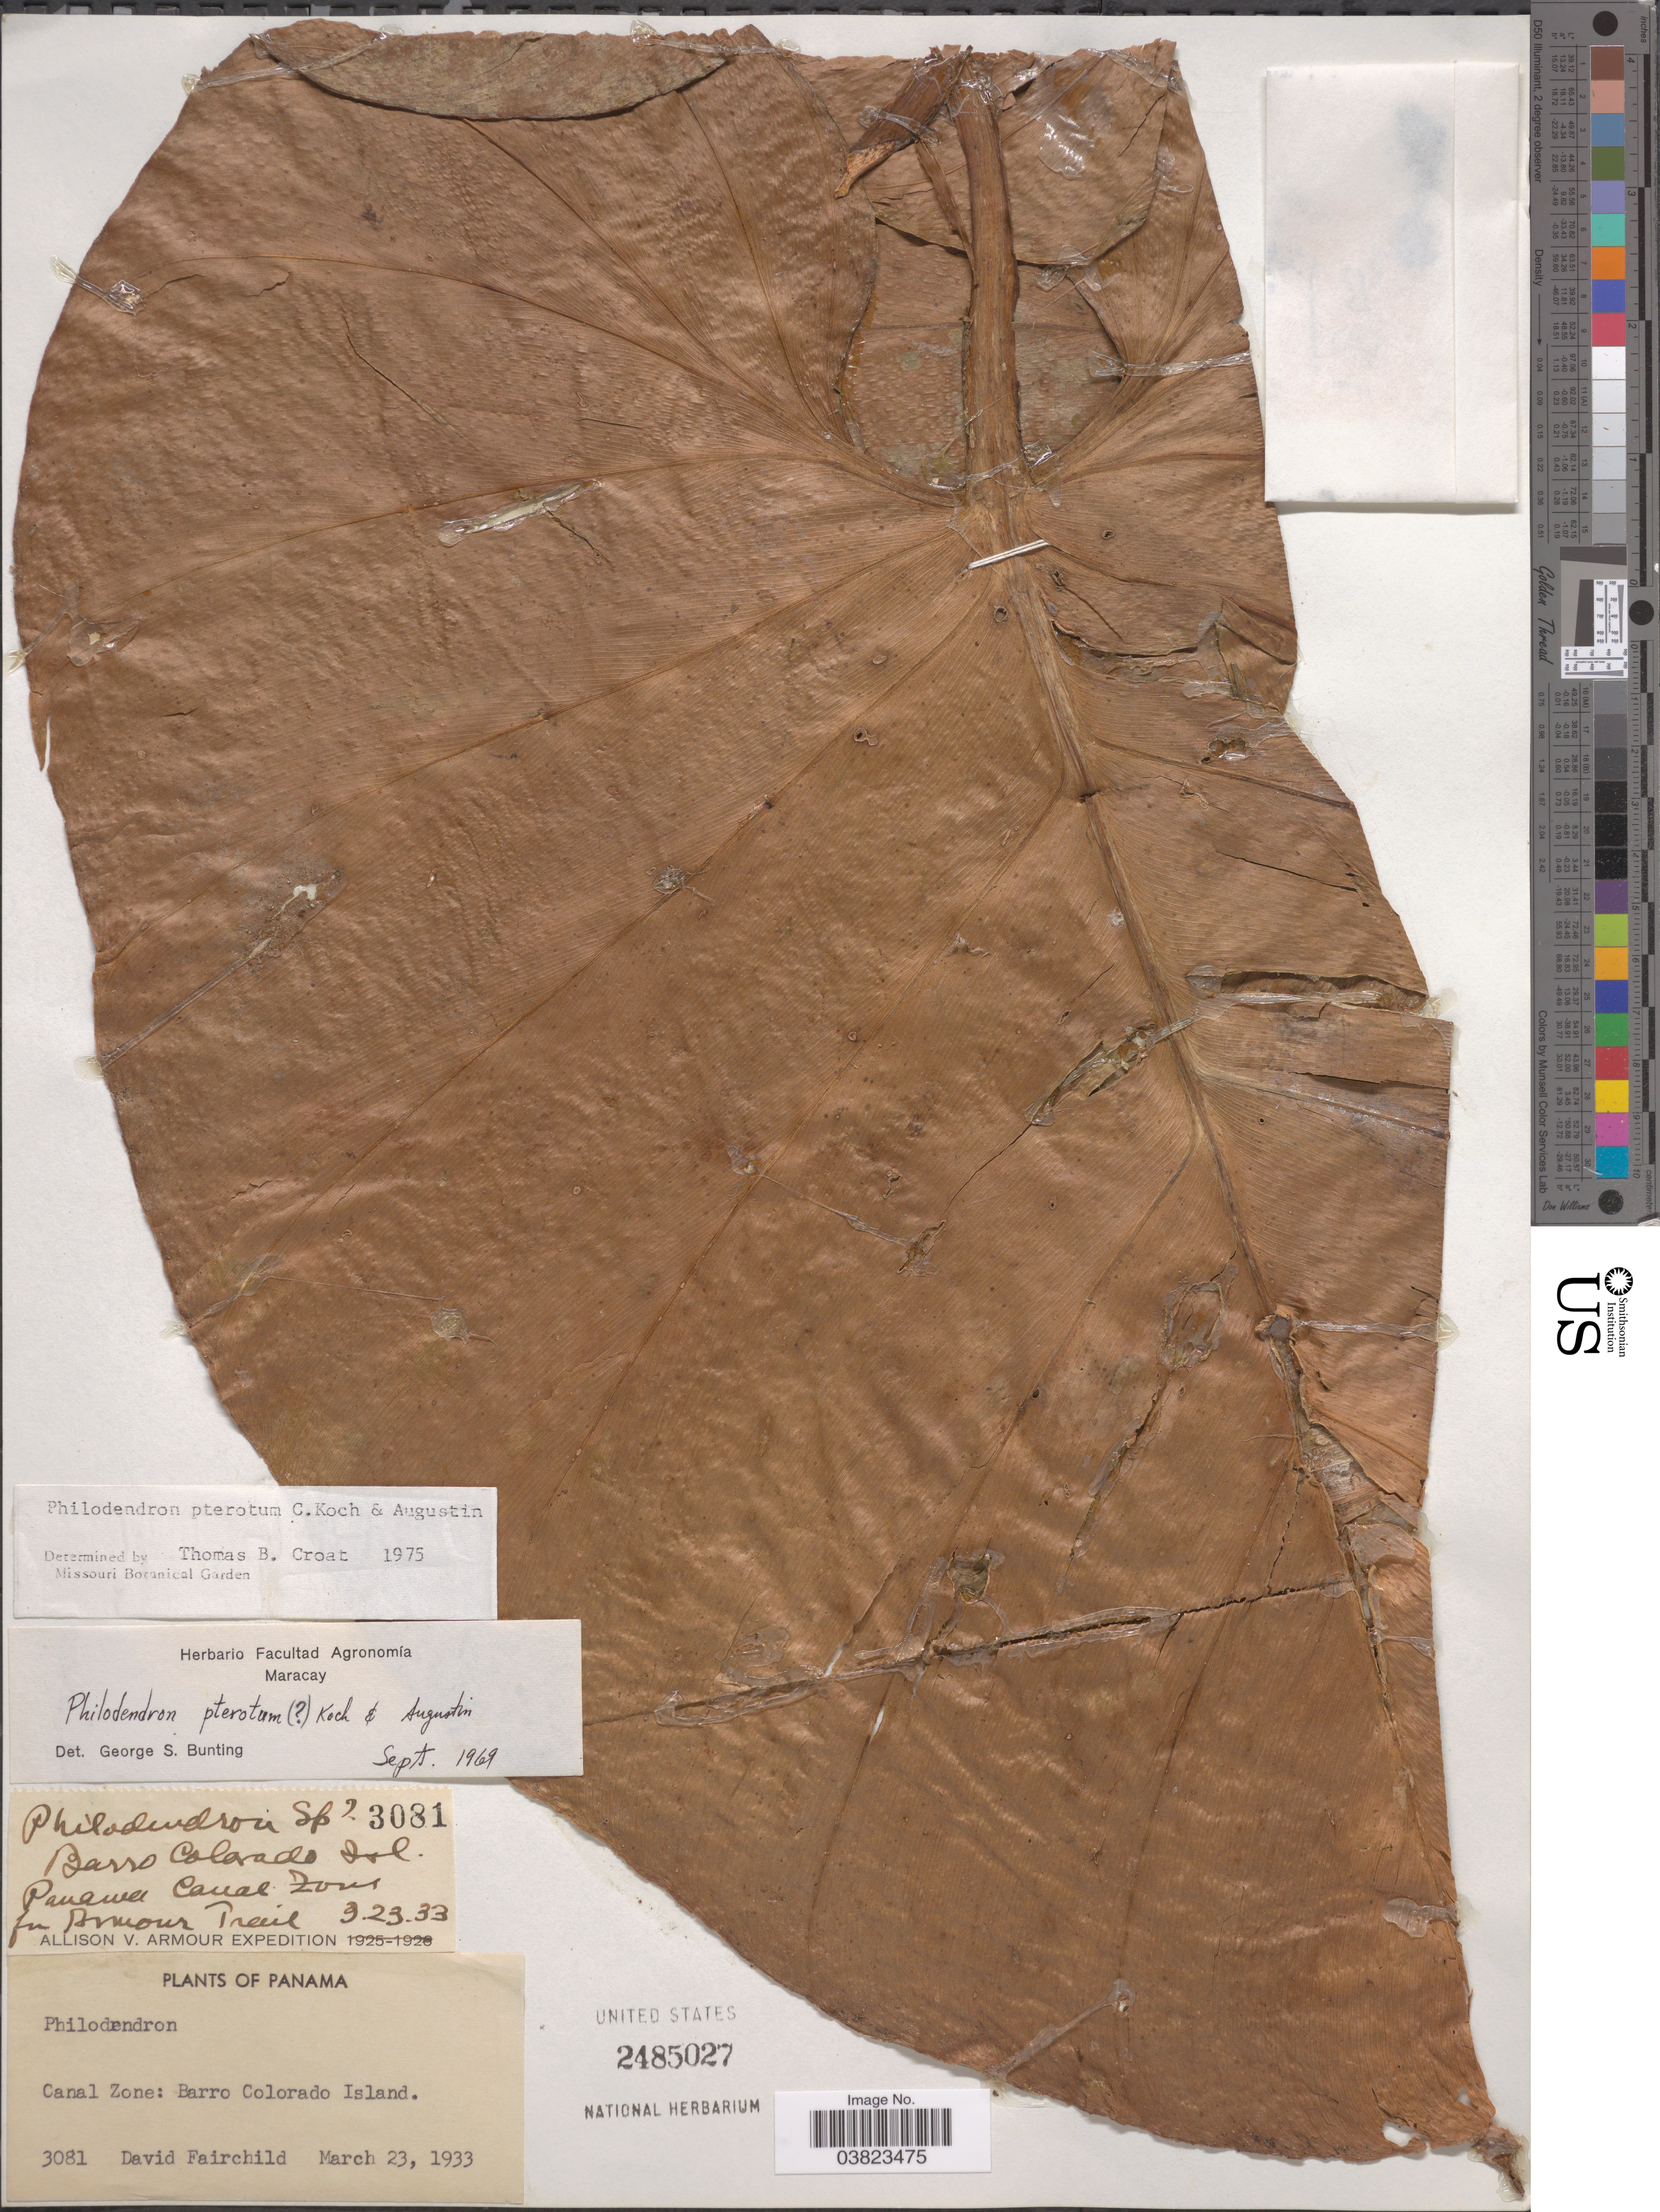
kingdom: Plantae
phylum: Tracheophyta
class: Liliopsida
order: Alismatales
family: Araceae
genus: Philodendron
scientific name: Philodendron pterotum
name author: K. Koch & Augustin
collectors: D. Fairchild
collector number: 3081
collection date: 1933-03-23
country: Panama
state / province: Panamá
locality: Canal Zone: Barro Colorado Island. From Armour Trail.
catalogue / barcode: US 2485027